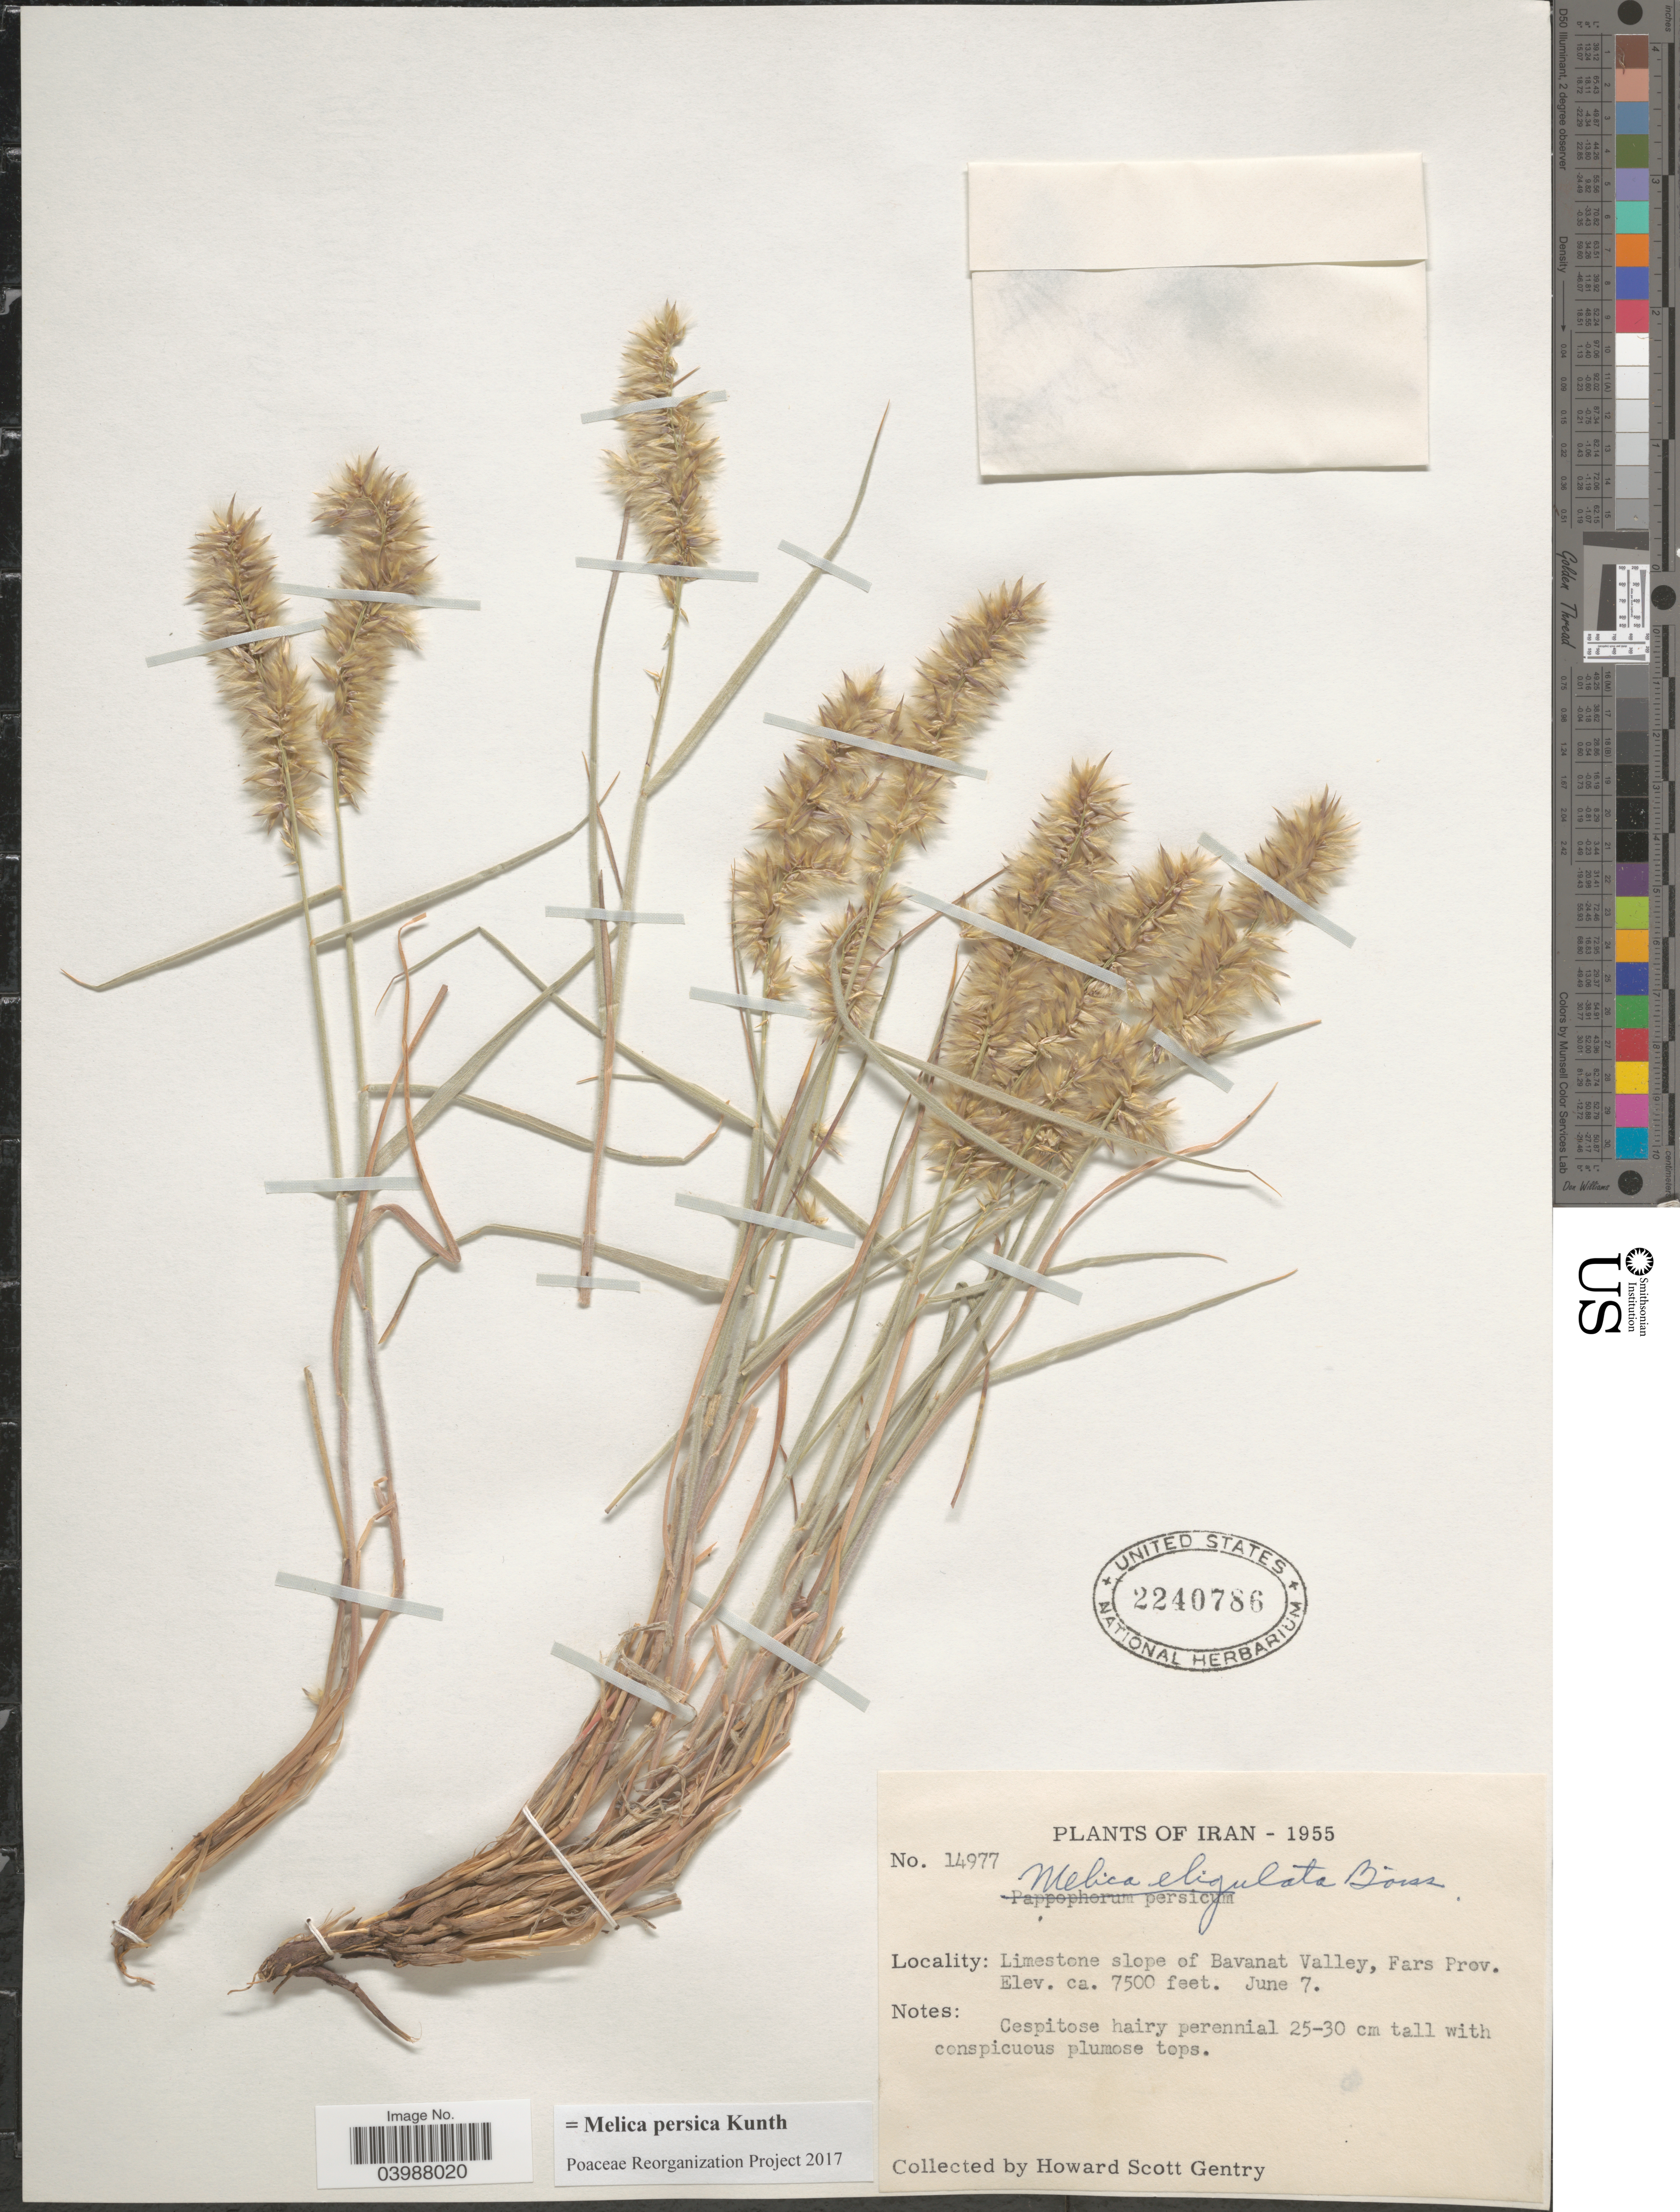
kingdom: Plantae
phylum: Tracheophyta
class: Liliopsida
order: Poales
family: Poaceae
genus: Melica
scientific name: Melica persica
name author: Kunth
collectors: H. S. Gentry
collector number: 14977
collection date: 1955-06-07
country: Iran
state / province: Fars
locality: Limestone slope of Bavanat Valley.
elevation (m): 2286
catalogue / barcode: US 2240786